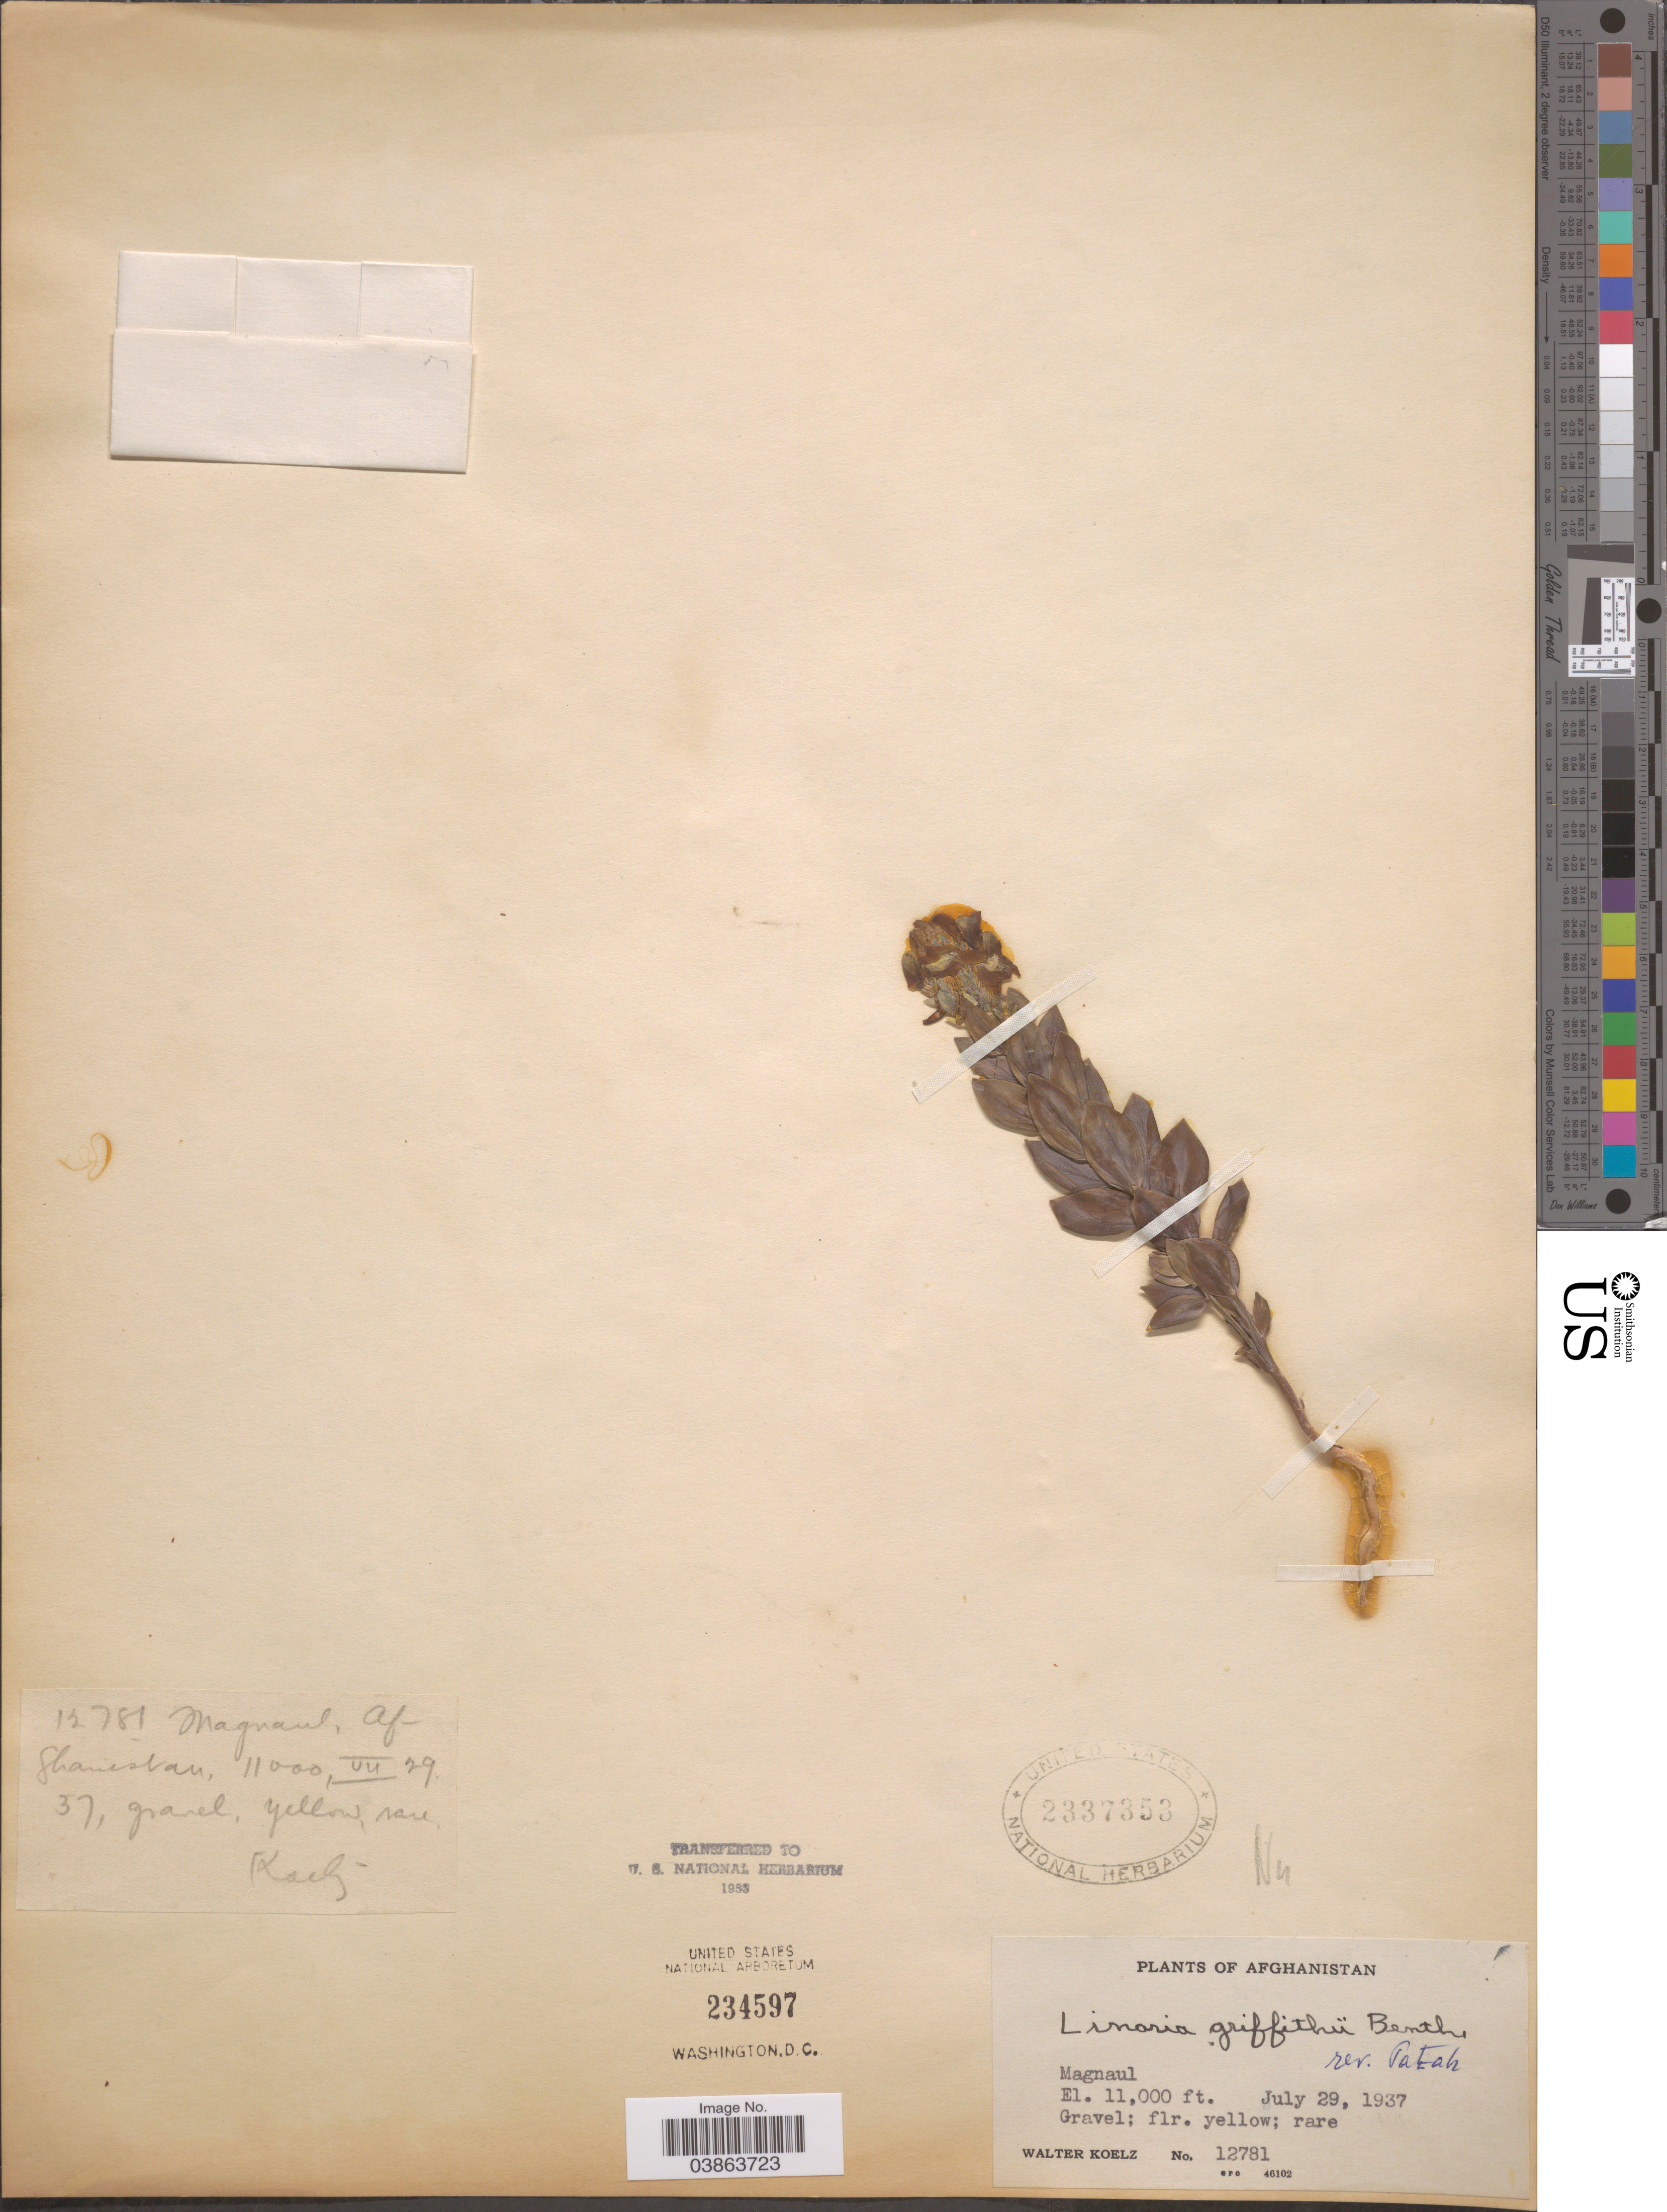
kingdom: Plantae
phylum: Tracheophyta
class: Magnoliopsida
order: Lamiales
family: Plantaginaceae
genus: Linaria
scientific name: Linaria griffithii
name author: Benth.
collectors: W. N. Koelz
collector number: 12781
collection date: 1937-07-29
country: Afghanistan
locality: Magnaul.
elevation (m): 3353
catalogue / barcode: US 2337353